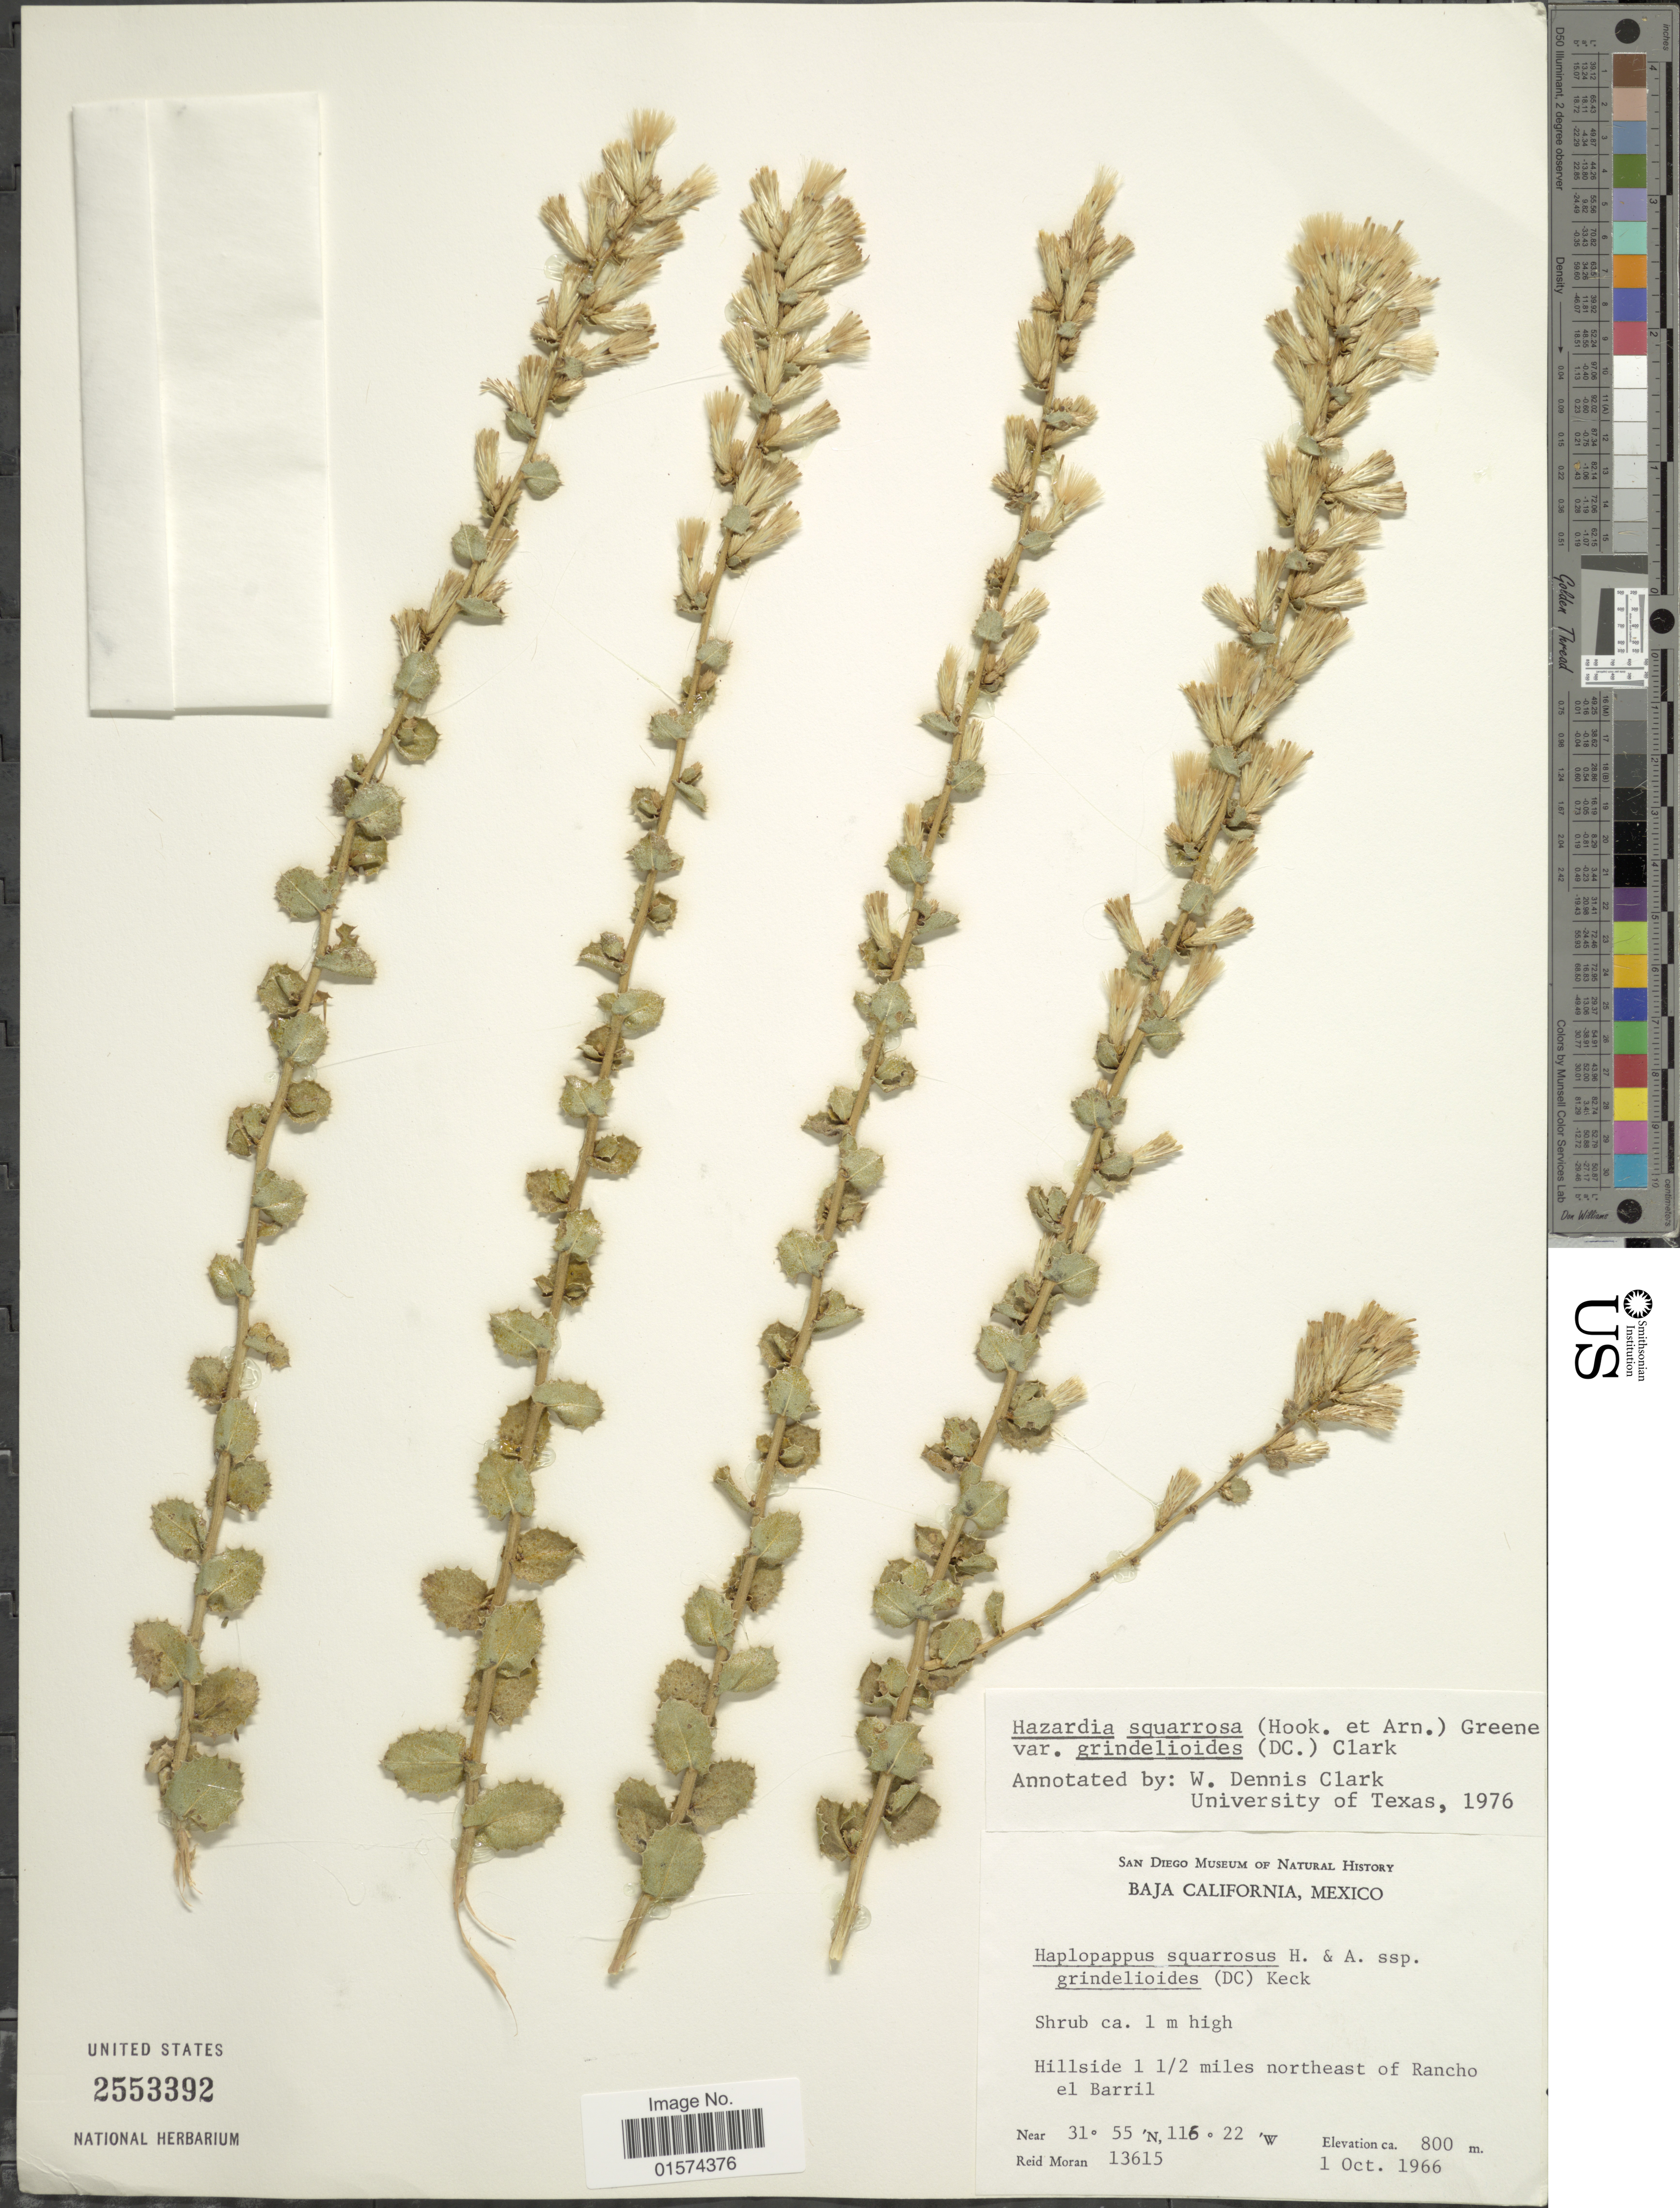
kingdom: Plantae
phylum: Tracheophyta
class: Magnoliopsida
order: Asterales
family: Asteraceae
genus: Hazardia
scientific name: Hazardia squarrosa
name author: (Hook. & Arn.) Greene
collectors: R. V. Moran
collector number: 13615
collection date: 1966-10-01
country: Mexico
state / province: Baja California Sur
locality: Hillside 1½ miles northeast of Rancho el Barril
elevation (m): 800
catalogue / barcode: US 2553392